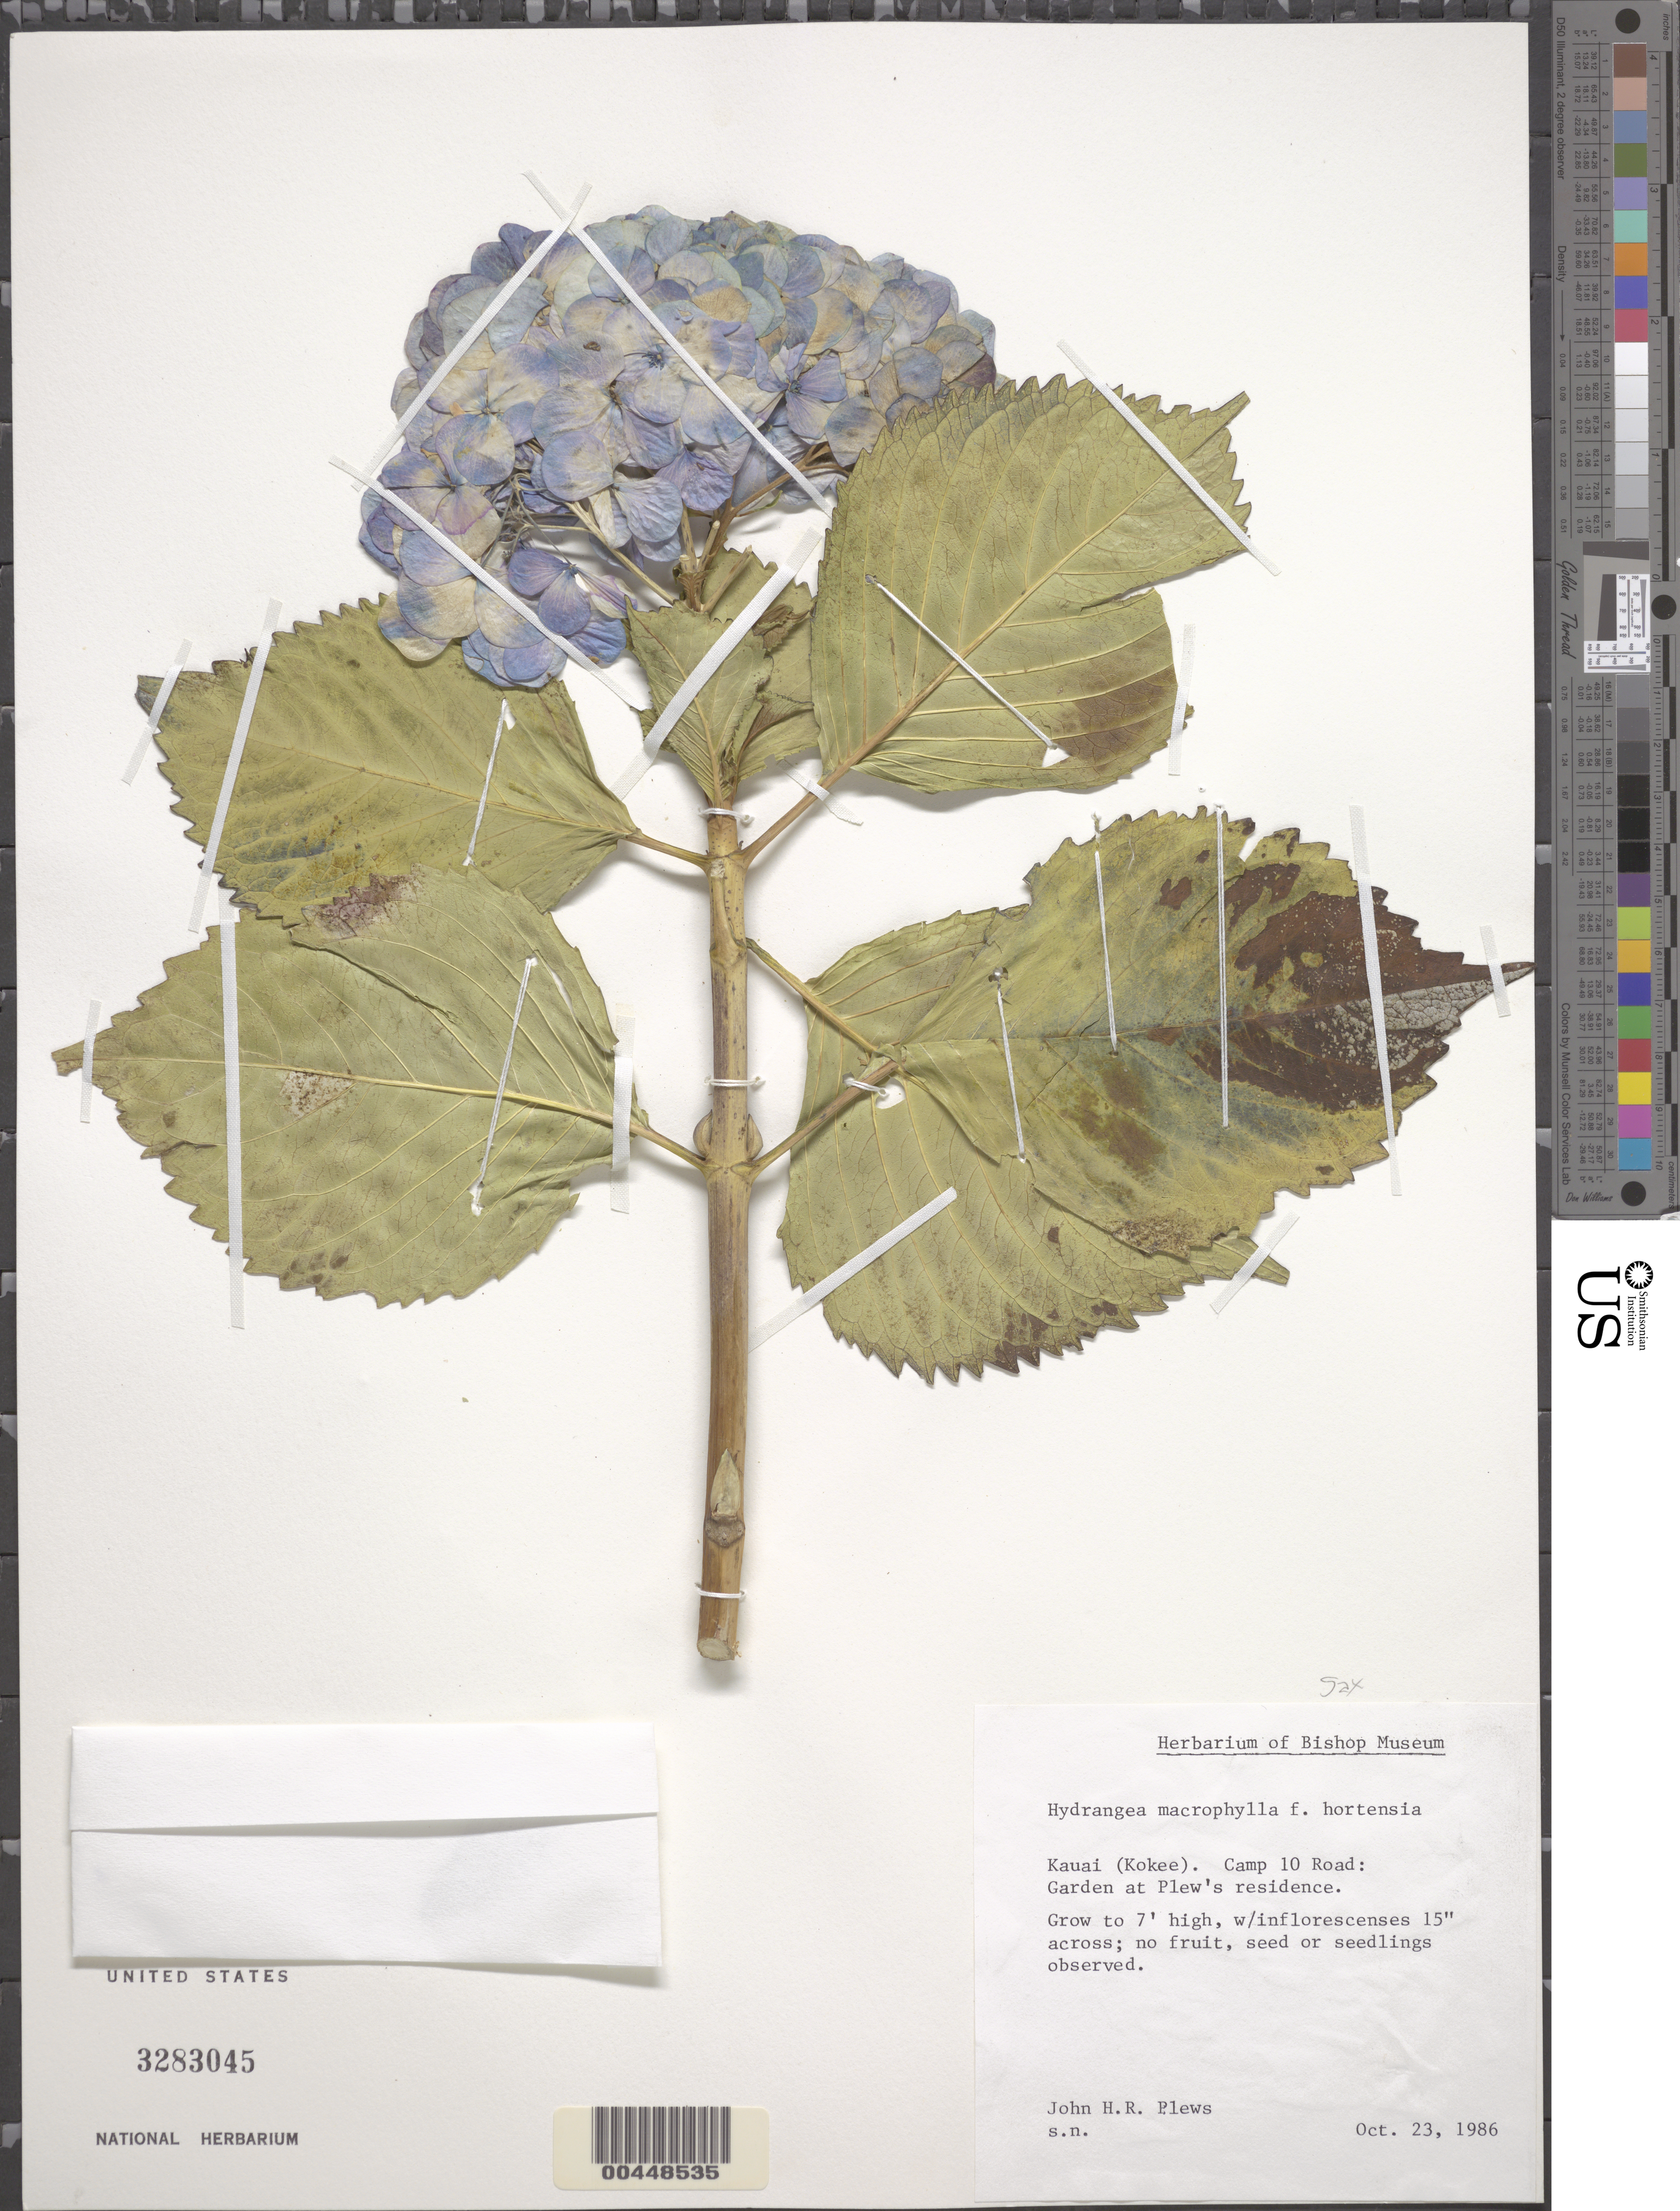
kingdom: Plantae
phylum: Tracheophyta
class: Magnoliopsida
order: Cornales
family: Hydrangeaceae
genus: Hydrangea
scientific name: Hydrangea macrophylla f. hortensia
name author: (Regel) Rehder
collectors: J. Plews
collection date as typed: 23 Oct 1986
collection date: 1986-10-23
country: United States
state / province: Hawaii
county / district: Kauai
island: Kaua'i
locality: Kokee, Camp 10 Rd, garden at Plews residence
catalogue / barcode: US 3283045